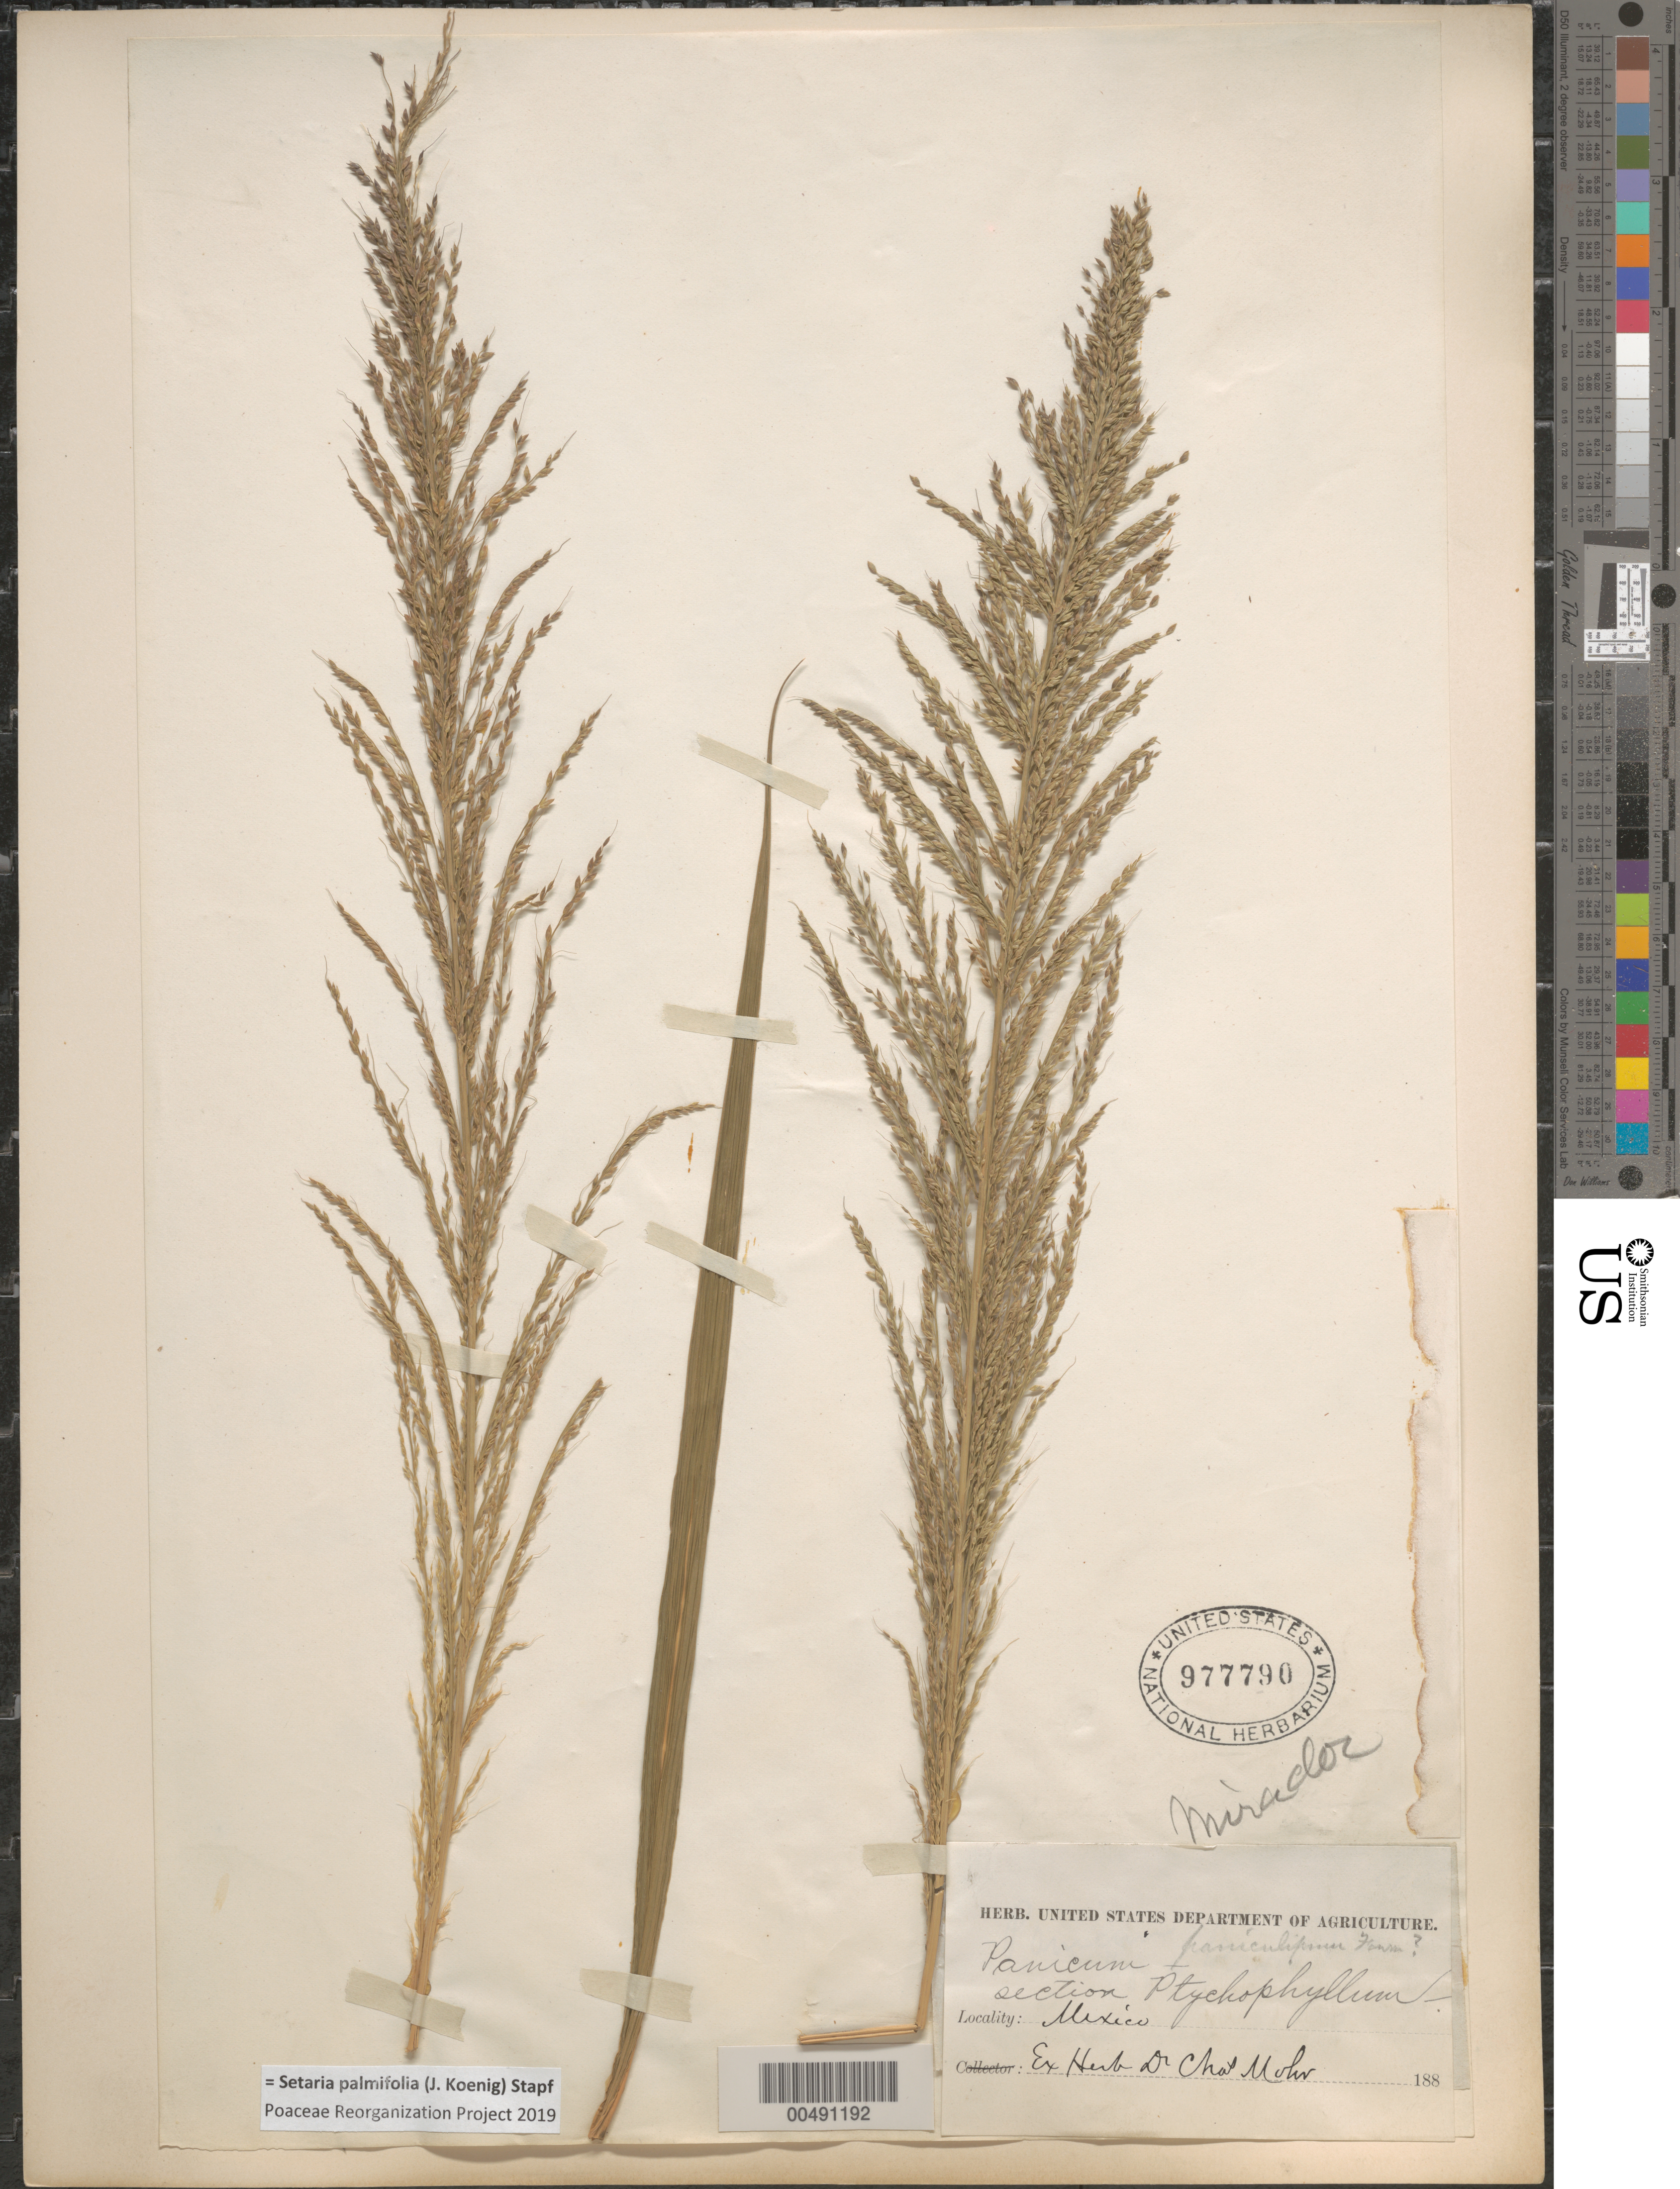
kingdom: Plantae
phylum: Tracheophyta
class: Liliopsida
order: Poales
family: Poaceae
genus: Setaria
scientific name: Setaria palmifolia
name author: (J. Koenig) Stapf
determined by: Poaceae Reorganization Project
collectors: C. T. Mohr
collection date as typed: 188?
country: Mexico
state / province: Veracruz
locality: Mirador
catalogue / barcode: US 977790